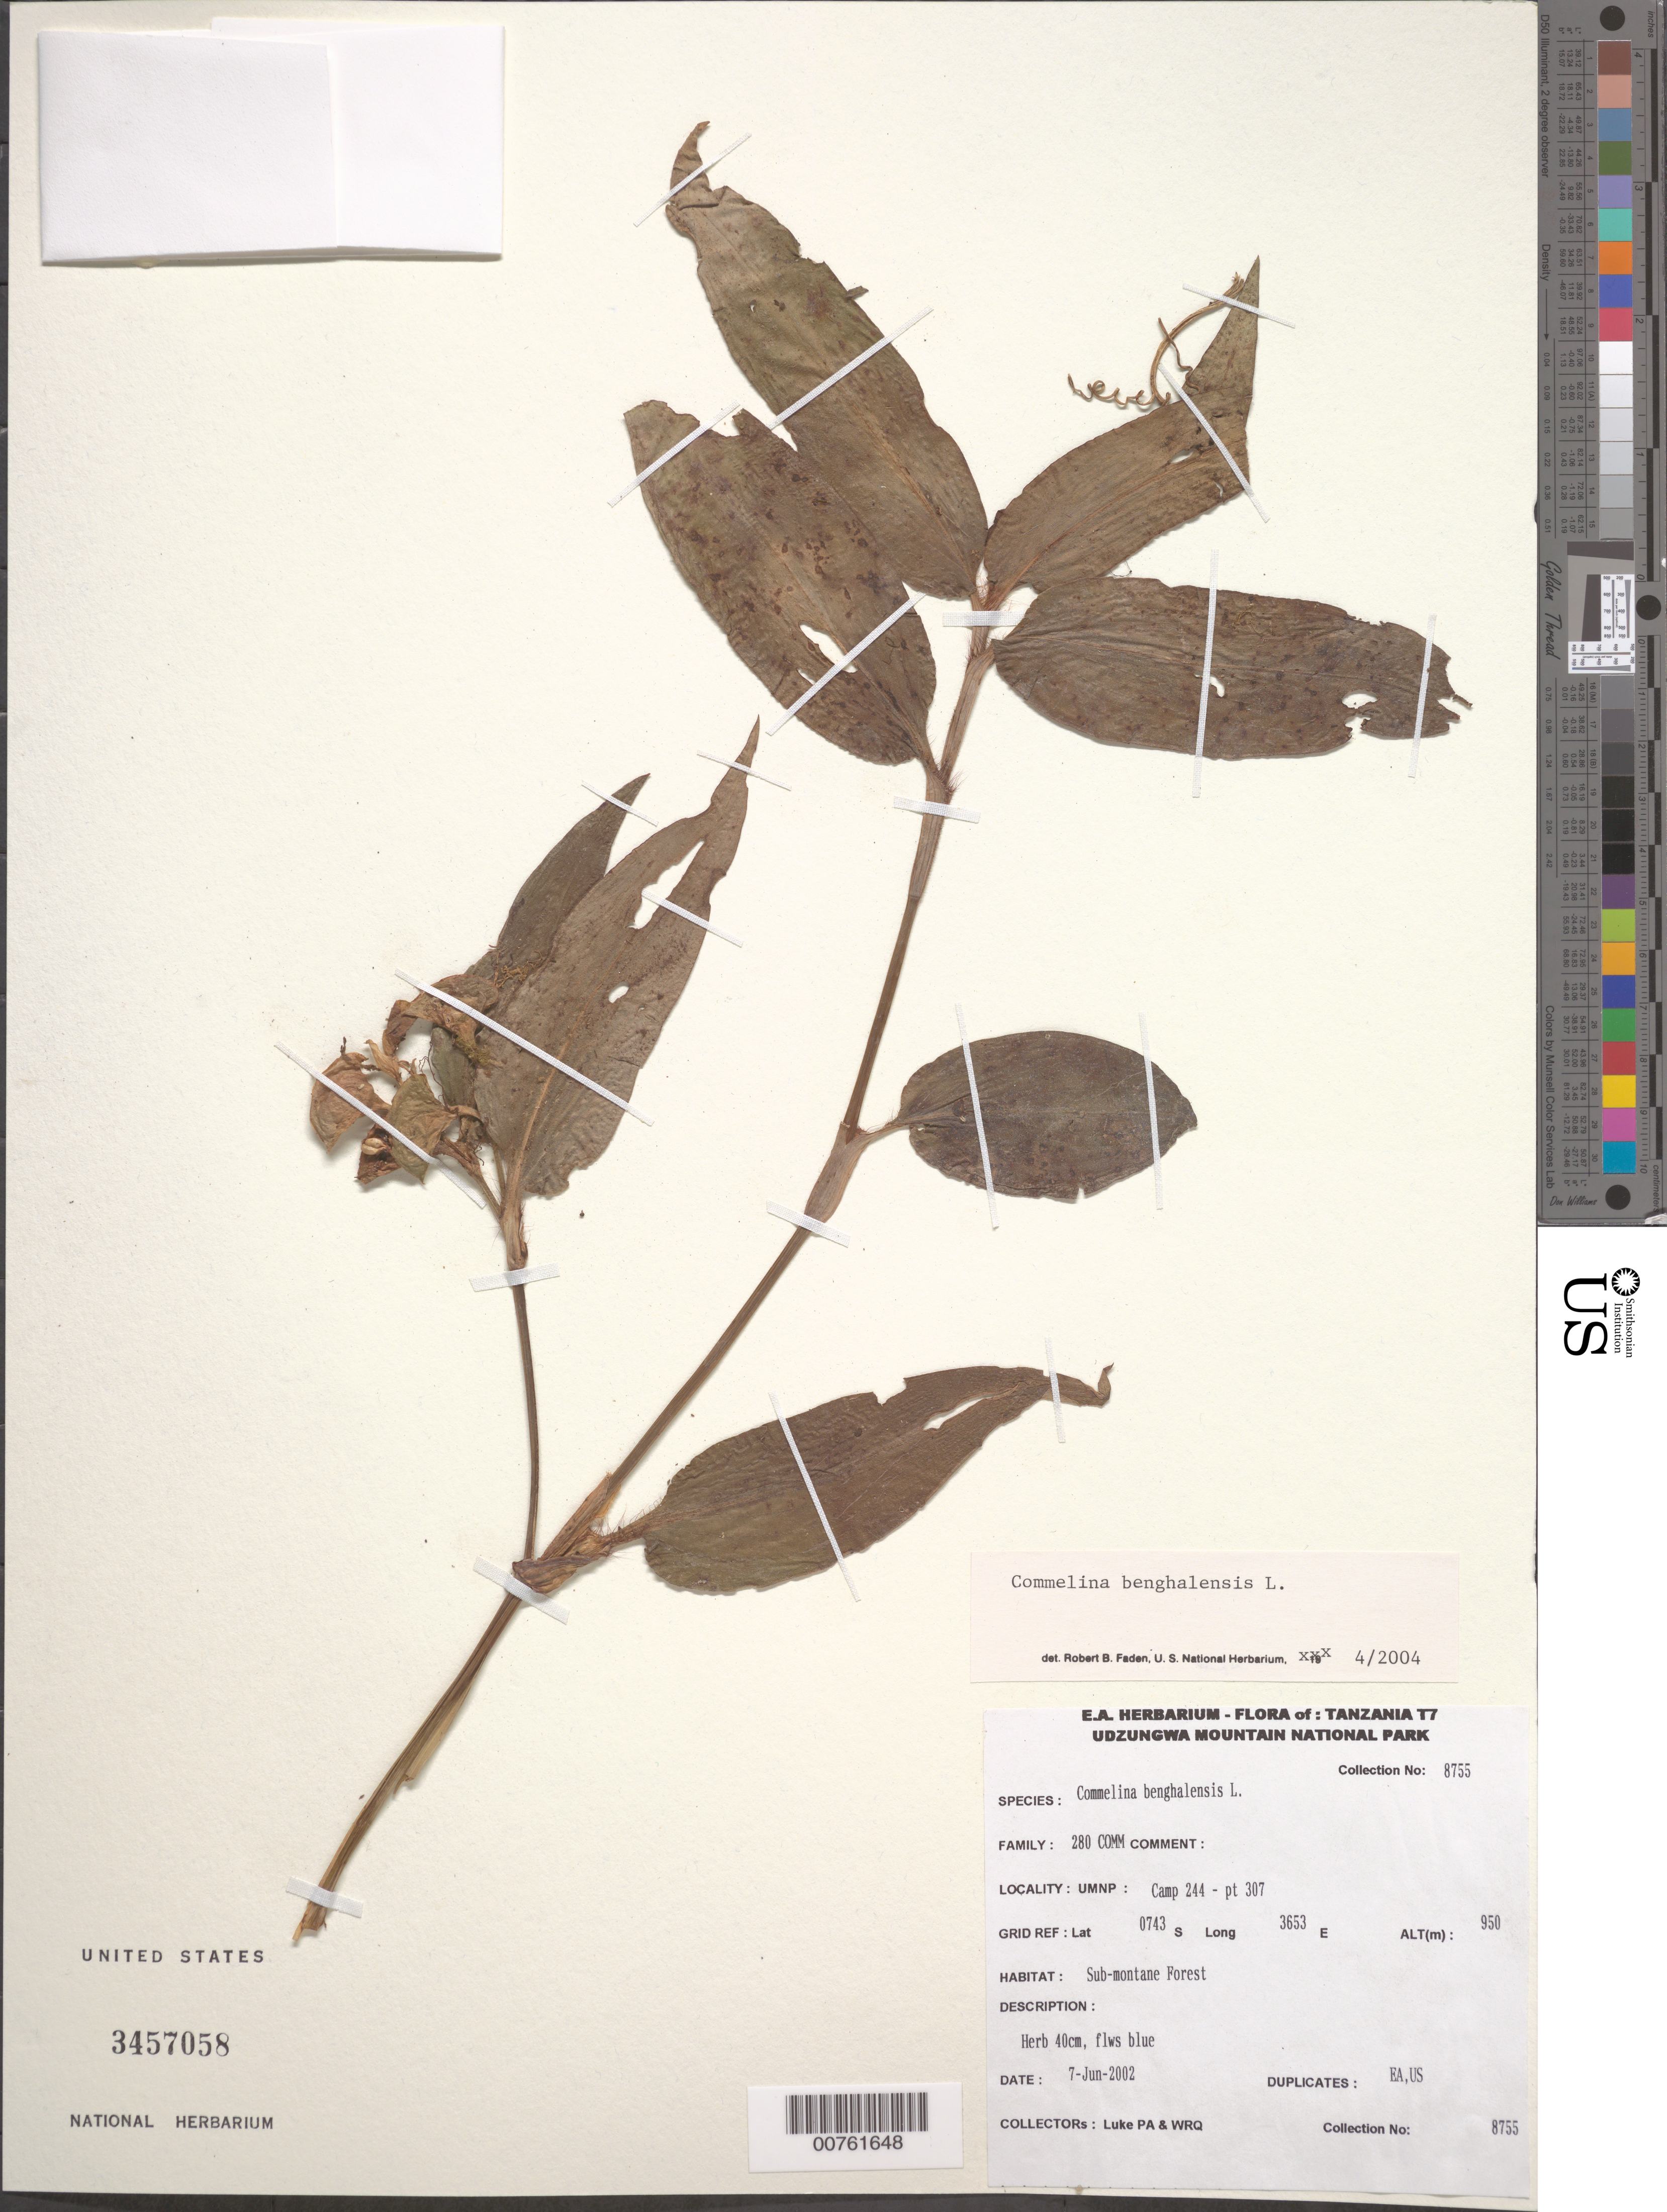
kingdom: Plantae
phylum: Tracheophyta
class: Liliopsida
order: Commelinales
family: Commelinaceae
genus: Commelina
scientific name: Commelina benghalensis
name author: L.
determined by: Faden, Robert B., (US), Smithsonian Institution - National Museum of Natural History (UNITED STATES)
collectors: P. Luke & Q. Luke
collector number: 8755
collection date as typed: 07 Jun 2002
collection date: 2002-06-07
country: Tanzania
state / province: Iringa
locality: Udzungwa Mountain National Park. Camp 244 - pt 307.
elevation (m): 950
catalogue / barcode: US 3457058